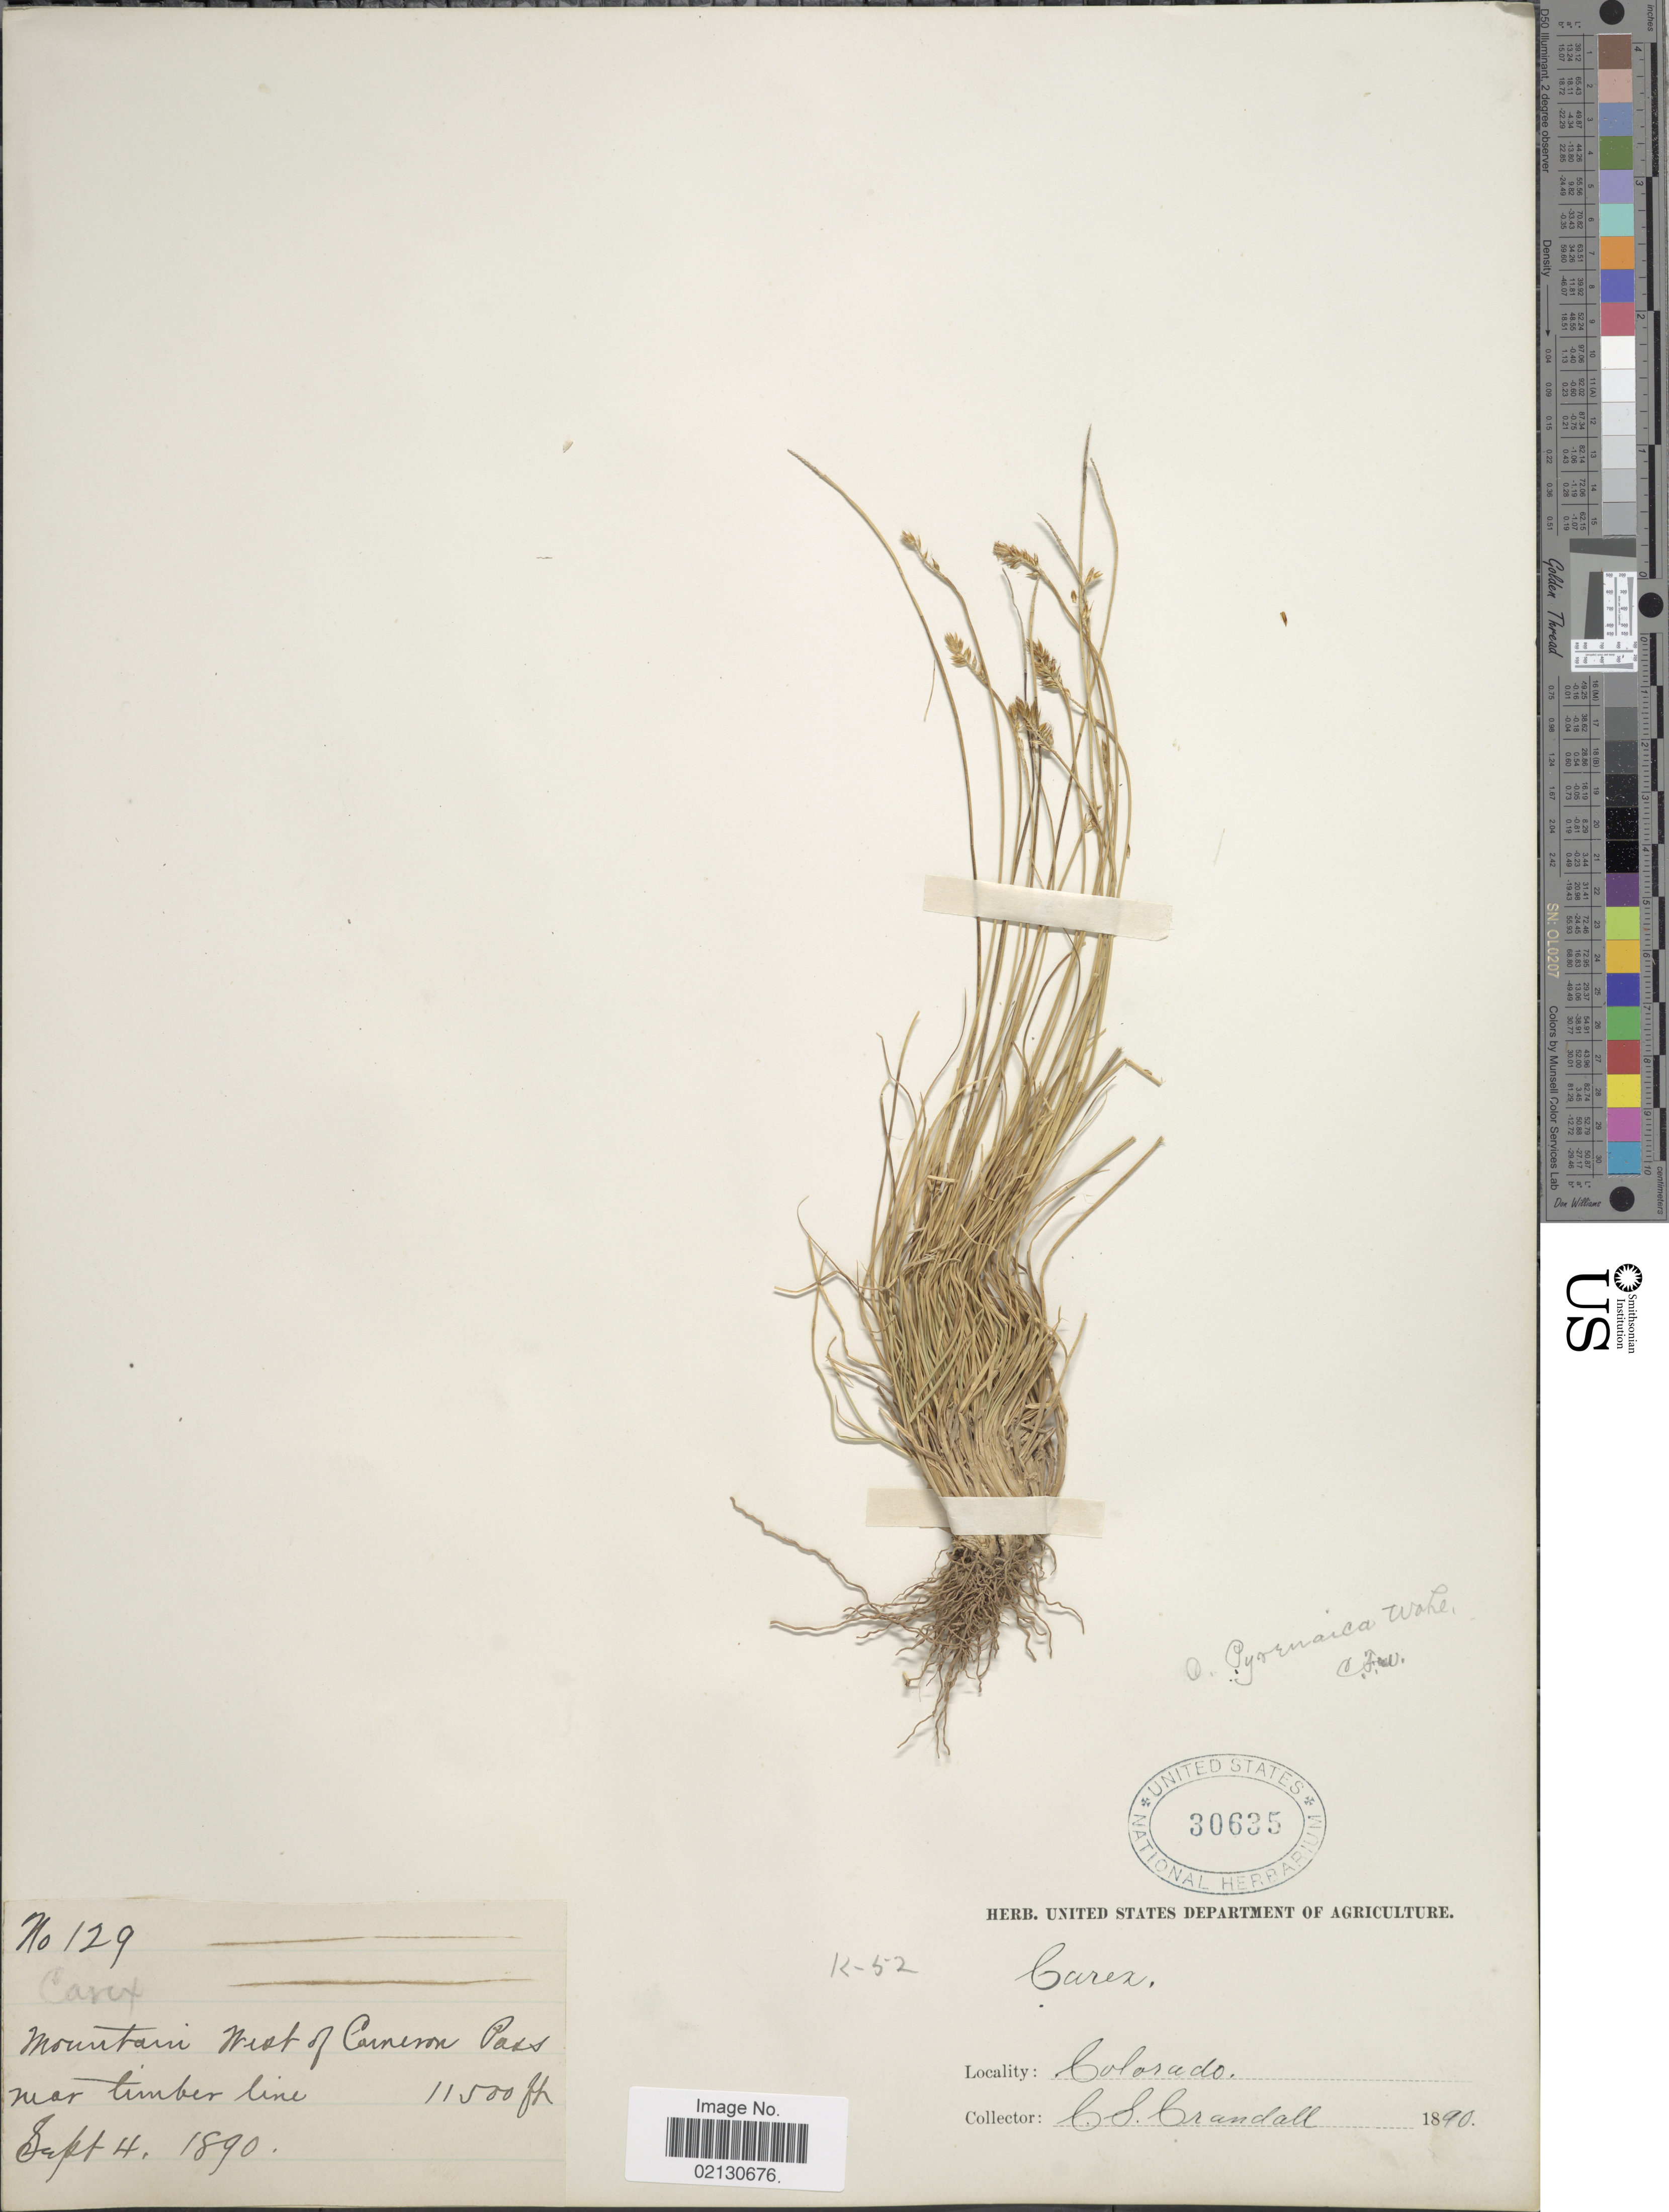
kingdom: Plantae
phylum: Tracheophyta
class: Liliopsida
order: Poales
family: Cyperaceae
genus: Carex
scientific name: Carex micropoda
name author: C.A. Mey.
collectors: C. Crandall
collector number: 129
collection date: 1890-09-04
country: United States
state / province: Colorado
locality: Mountain west of Cameron Pass near timber line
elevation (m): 3505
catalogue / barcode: US 30635